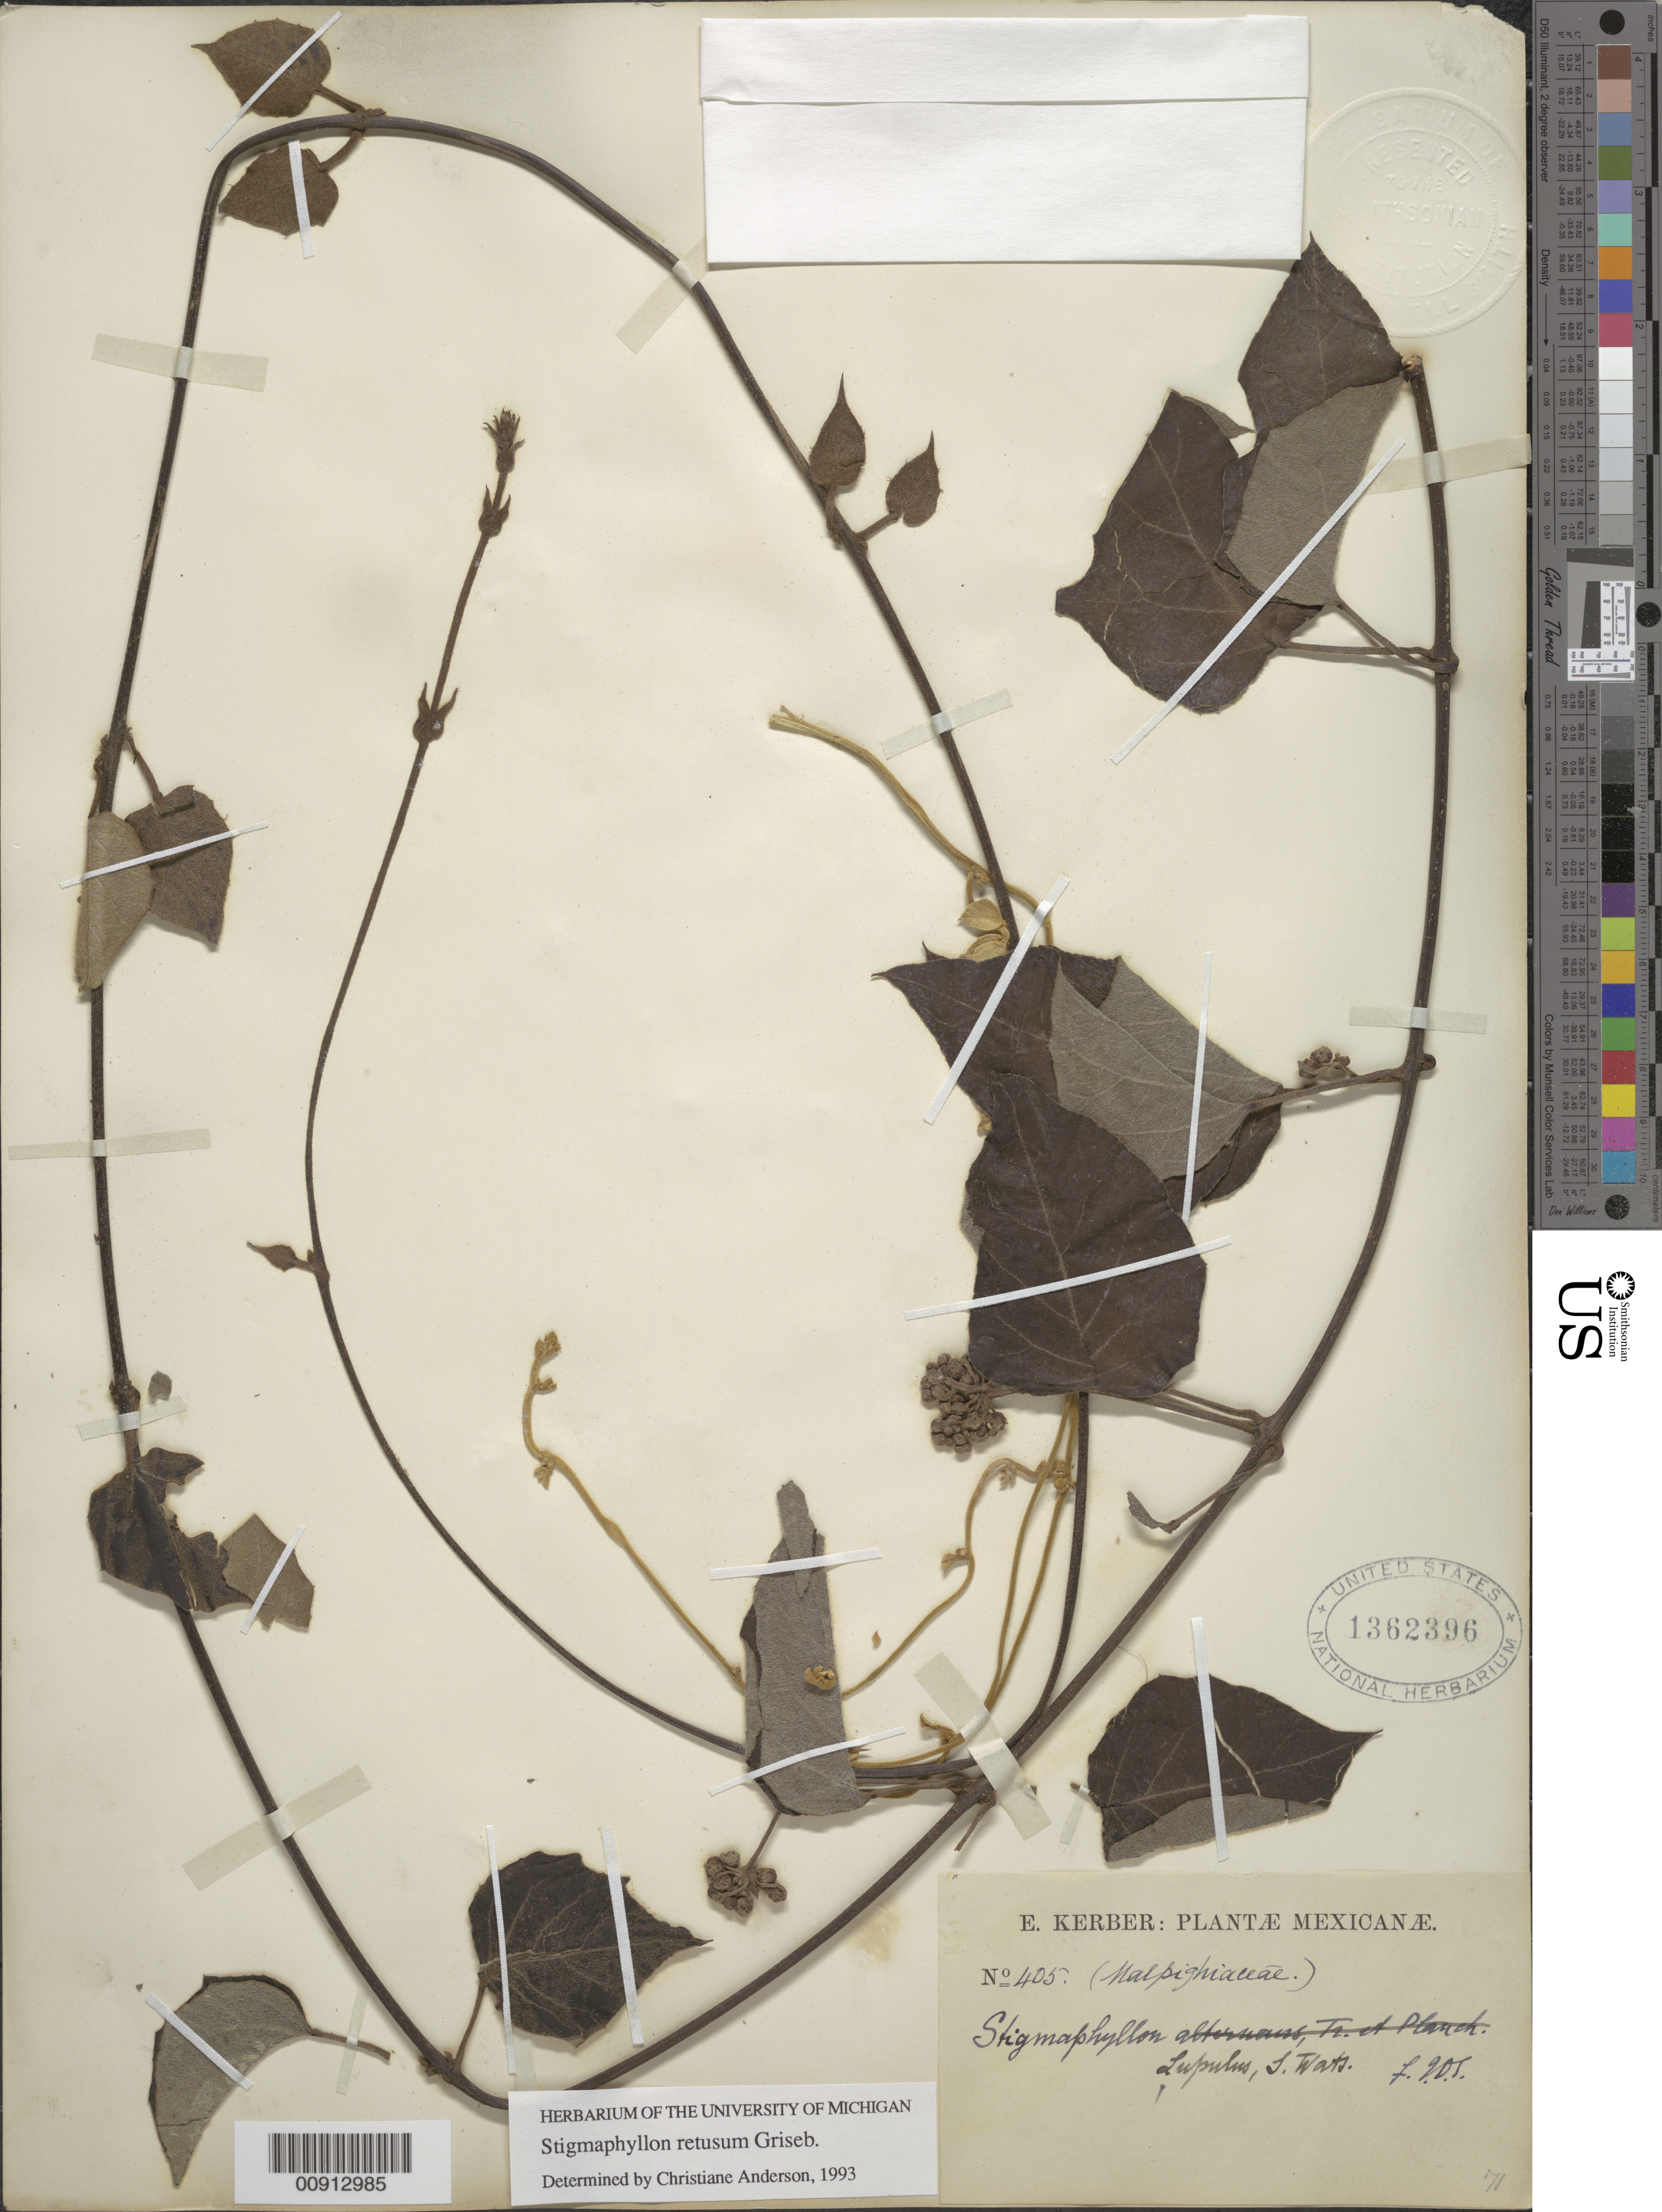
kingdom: Plantae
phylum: Tracheophyta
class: Magnoliopsida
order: Malpighiales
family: Malpighiaceae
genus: Stigmaphyllon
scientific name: Stigmaphyllon retusum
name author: Griseb.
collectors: E. Kerber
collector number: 405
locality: Mexico.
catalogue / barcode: US 1362396